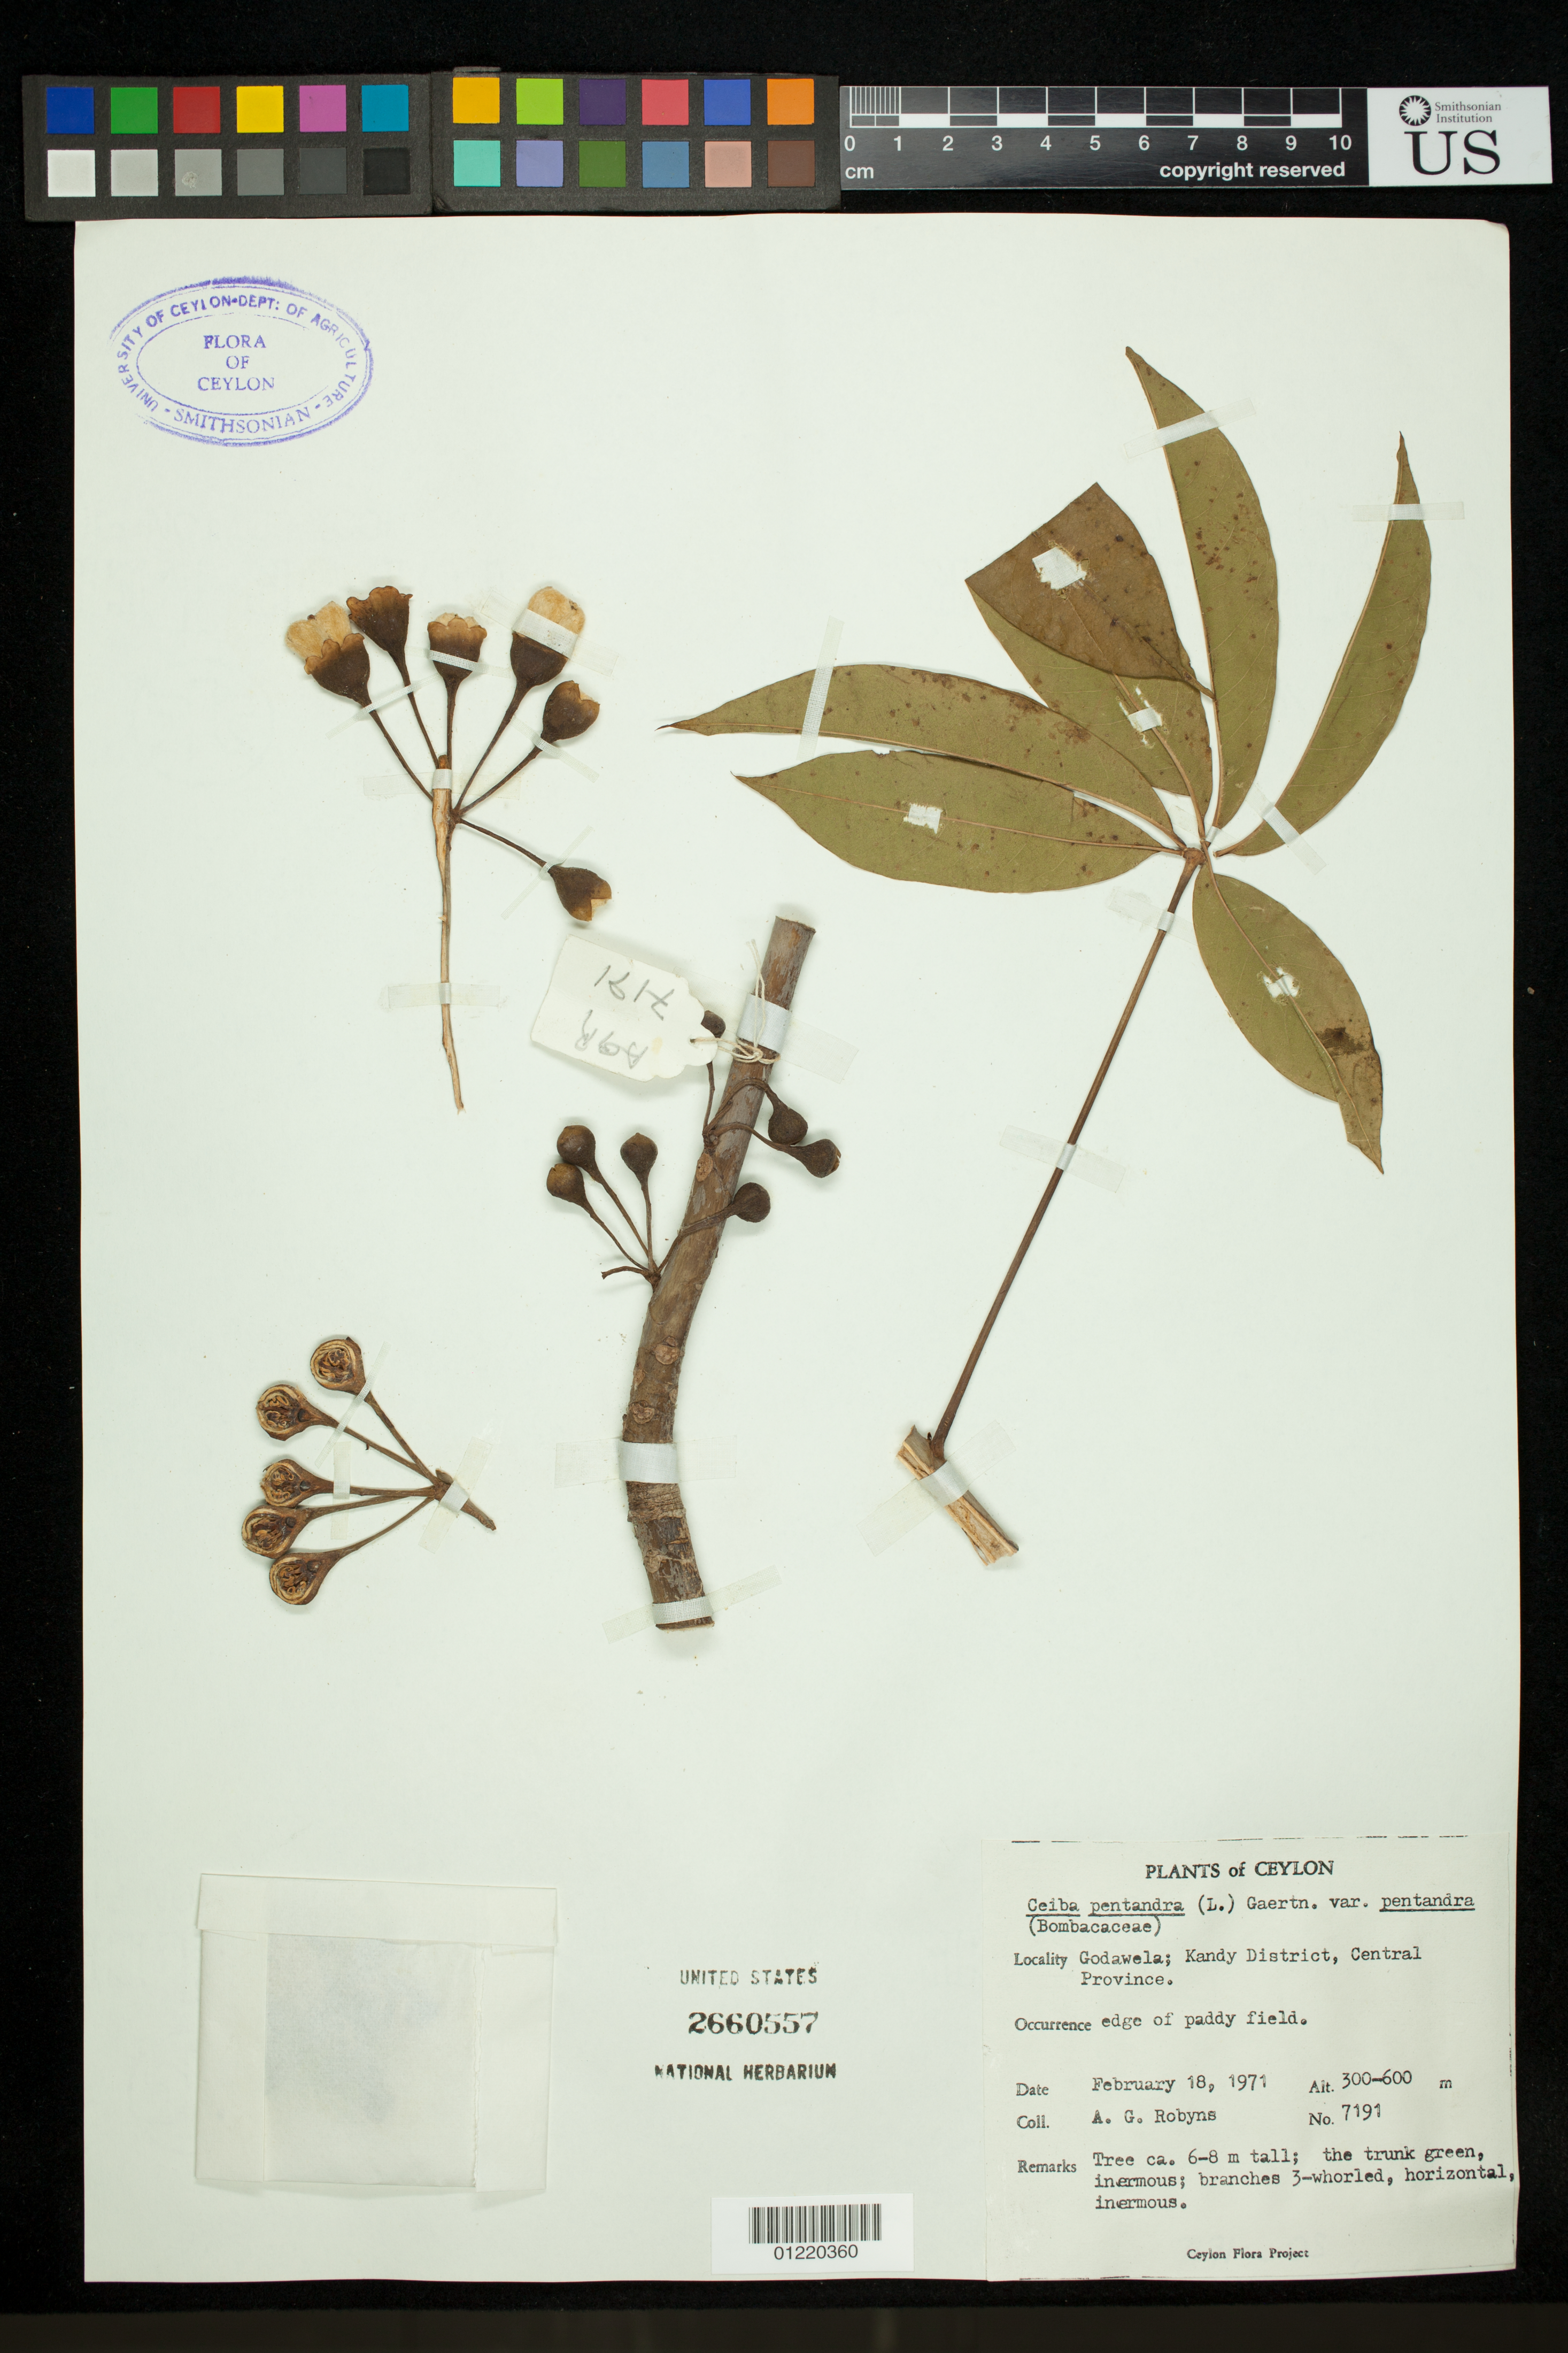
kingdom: Plantae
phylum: Tracheophyta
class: Magnoliopsida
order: Malvales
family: Malvaceae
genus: Ceiba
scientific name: Ceiba pentandra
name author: (L.) Gaertn.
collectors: A. G. Robyns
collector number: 7191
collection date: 1971-02-18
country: Sri Lanka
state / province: Central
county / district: Kandy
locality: Godawela.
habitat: Edge of paddy field.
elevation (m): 300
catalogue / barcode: US 2660557